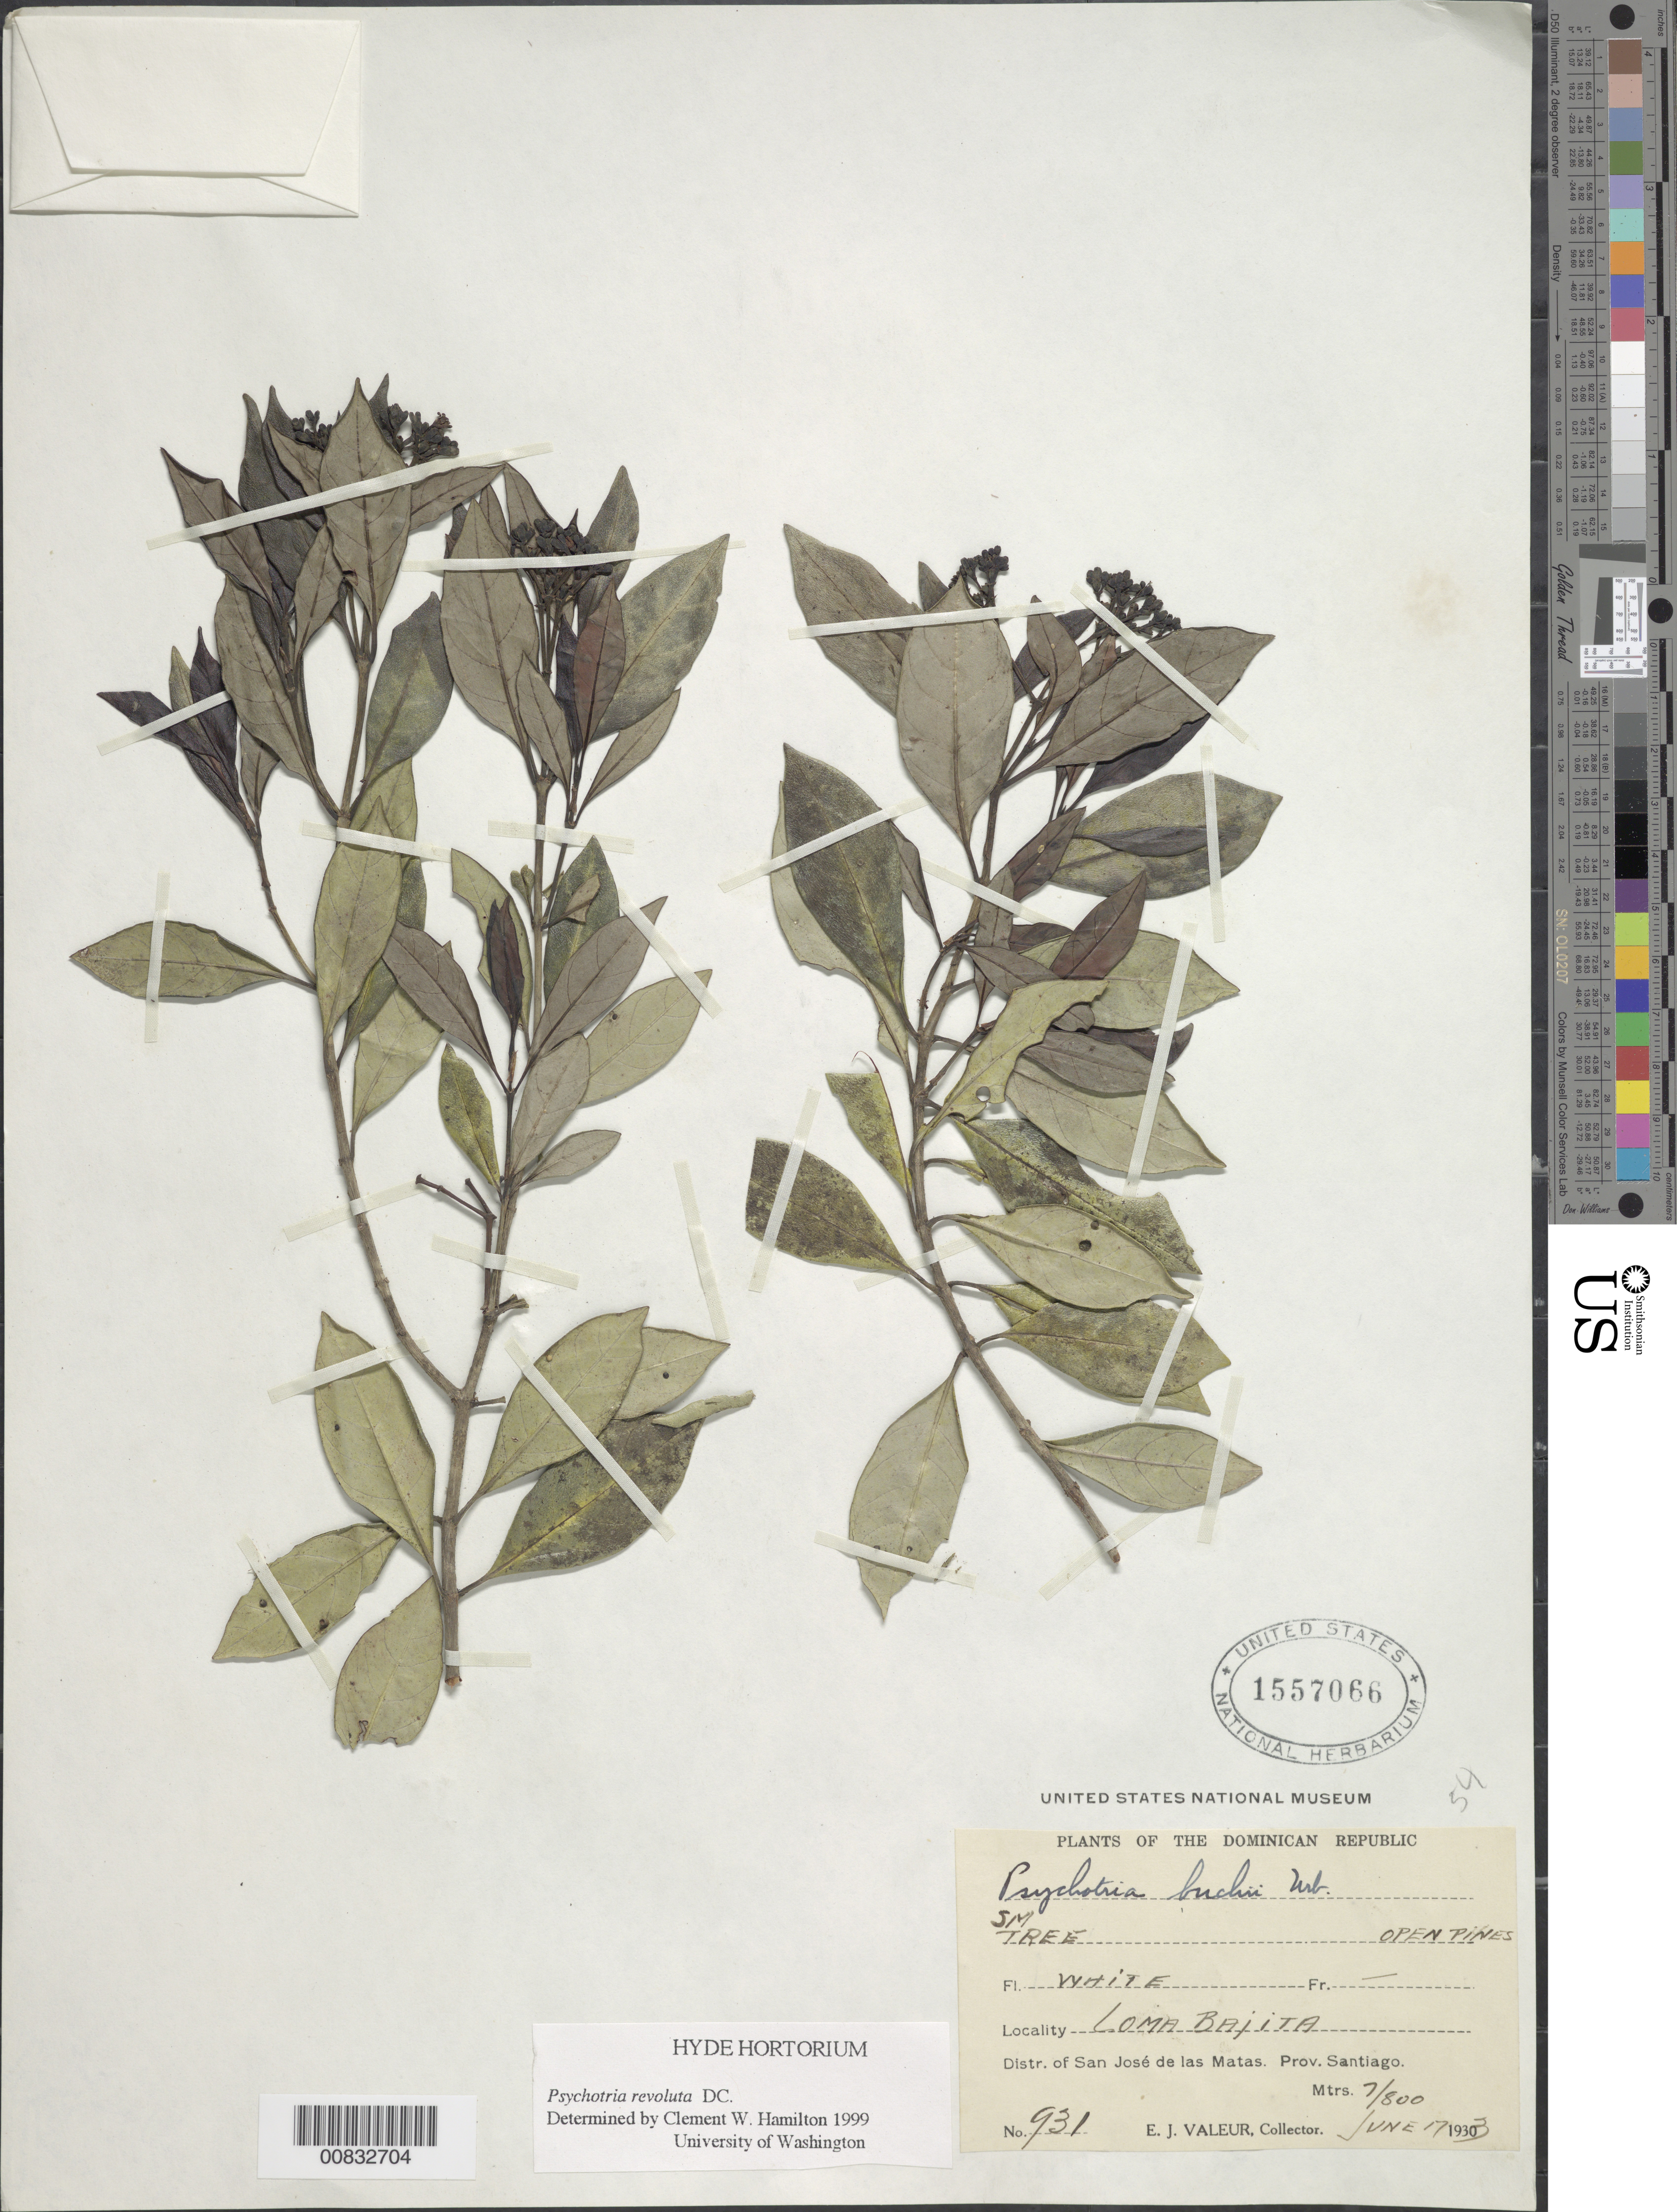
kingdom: Plantae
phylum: Tracheophyta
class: Magnoliopsida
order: Gentianales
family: Rubiaceae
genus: Psychotria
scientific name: Psychotria revoluta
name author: DC.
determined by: Hamilton, C. W.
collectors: E. Valeur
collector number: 931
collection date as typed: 17 Jun 1933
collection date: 1933-06-17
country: Dominican Republic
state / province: Santiago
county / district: San José de las Matas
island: Hispaniola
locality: Loma Bajita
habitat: Open pines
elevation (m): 700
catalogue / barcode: US 1557066